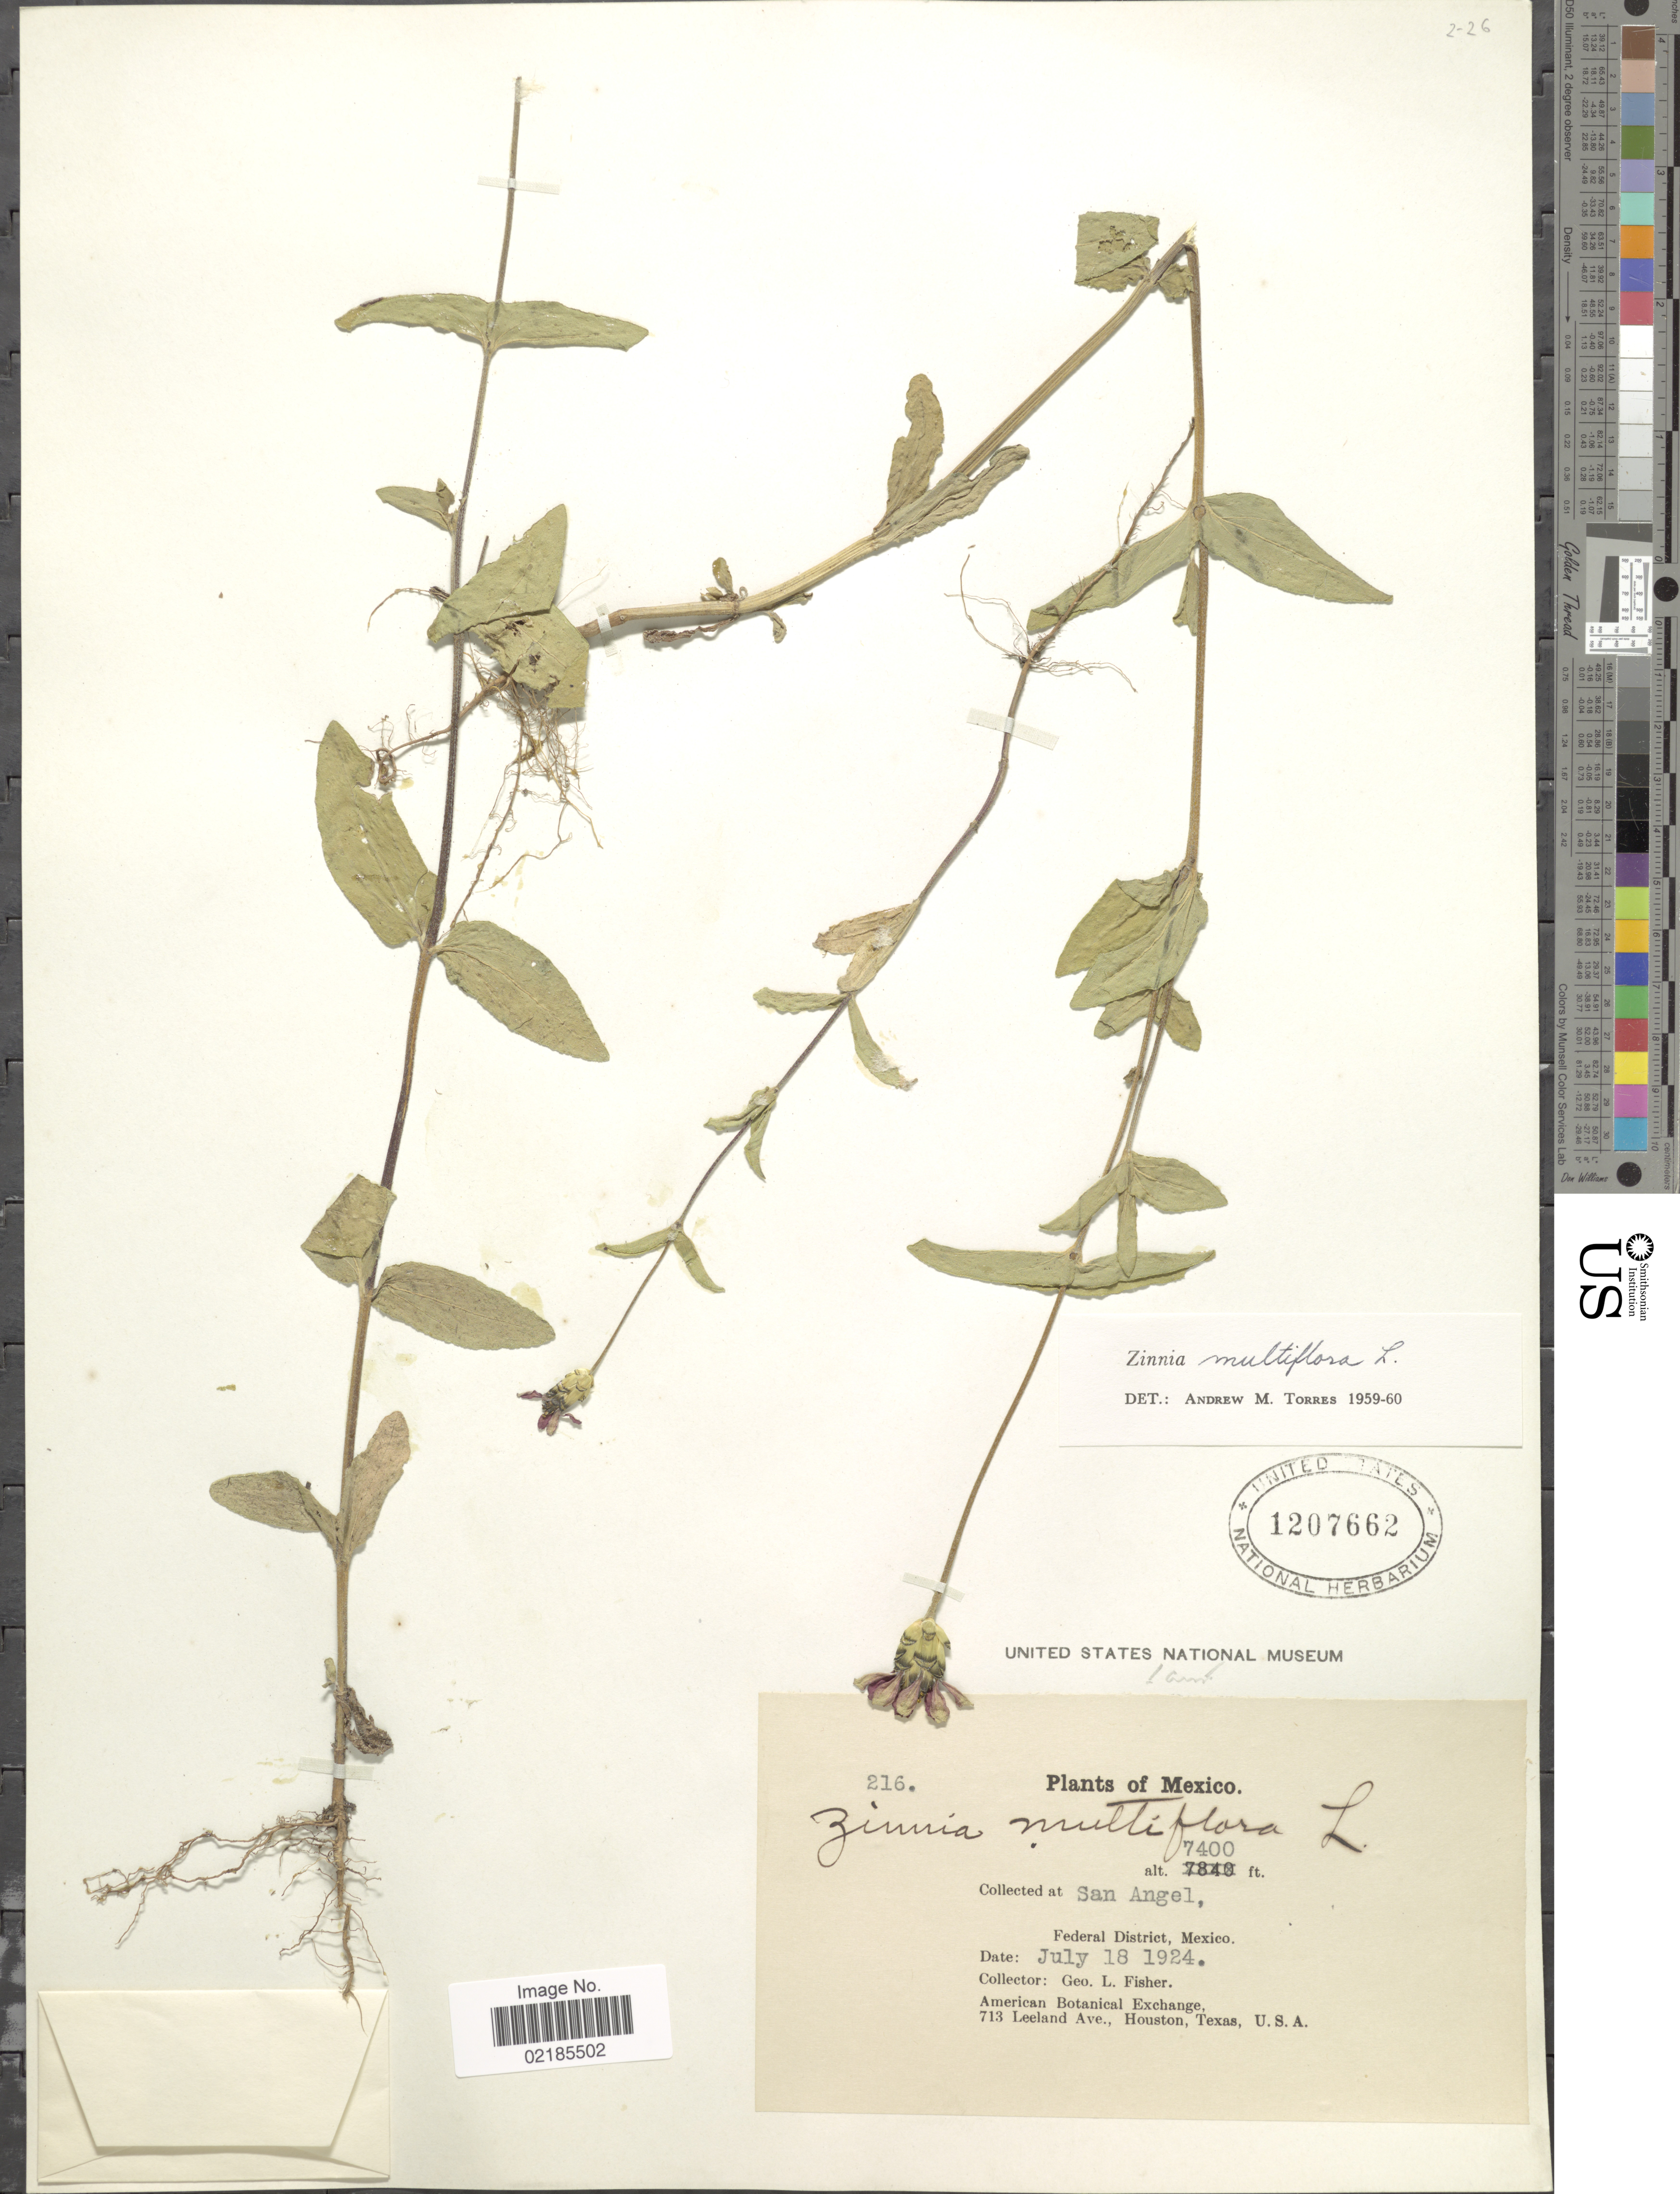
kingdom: Plantae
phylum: Tracheophyta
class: Magnoliopsida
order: Asterales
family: Asteraceae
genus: Zinnia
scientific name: Zinnia peruviana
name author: (L.) L.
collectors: G. L. Fisher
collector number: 216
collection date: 1924-07-18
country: Mexico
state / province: Distrito Federal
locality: San Angel, Federal District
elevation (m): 2256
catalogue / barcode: US 1207662